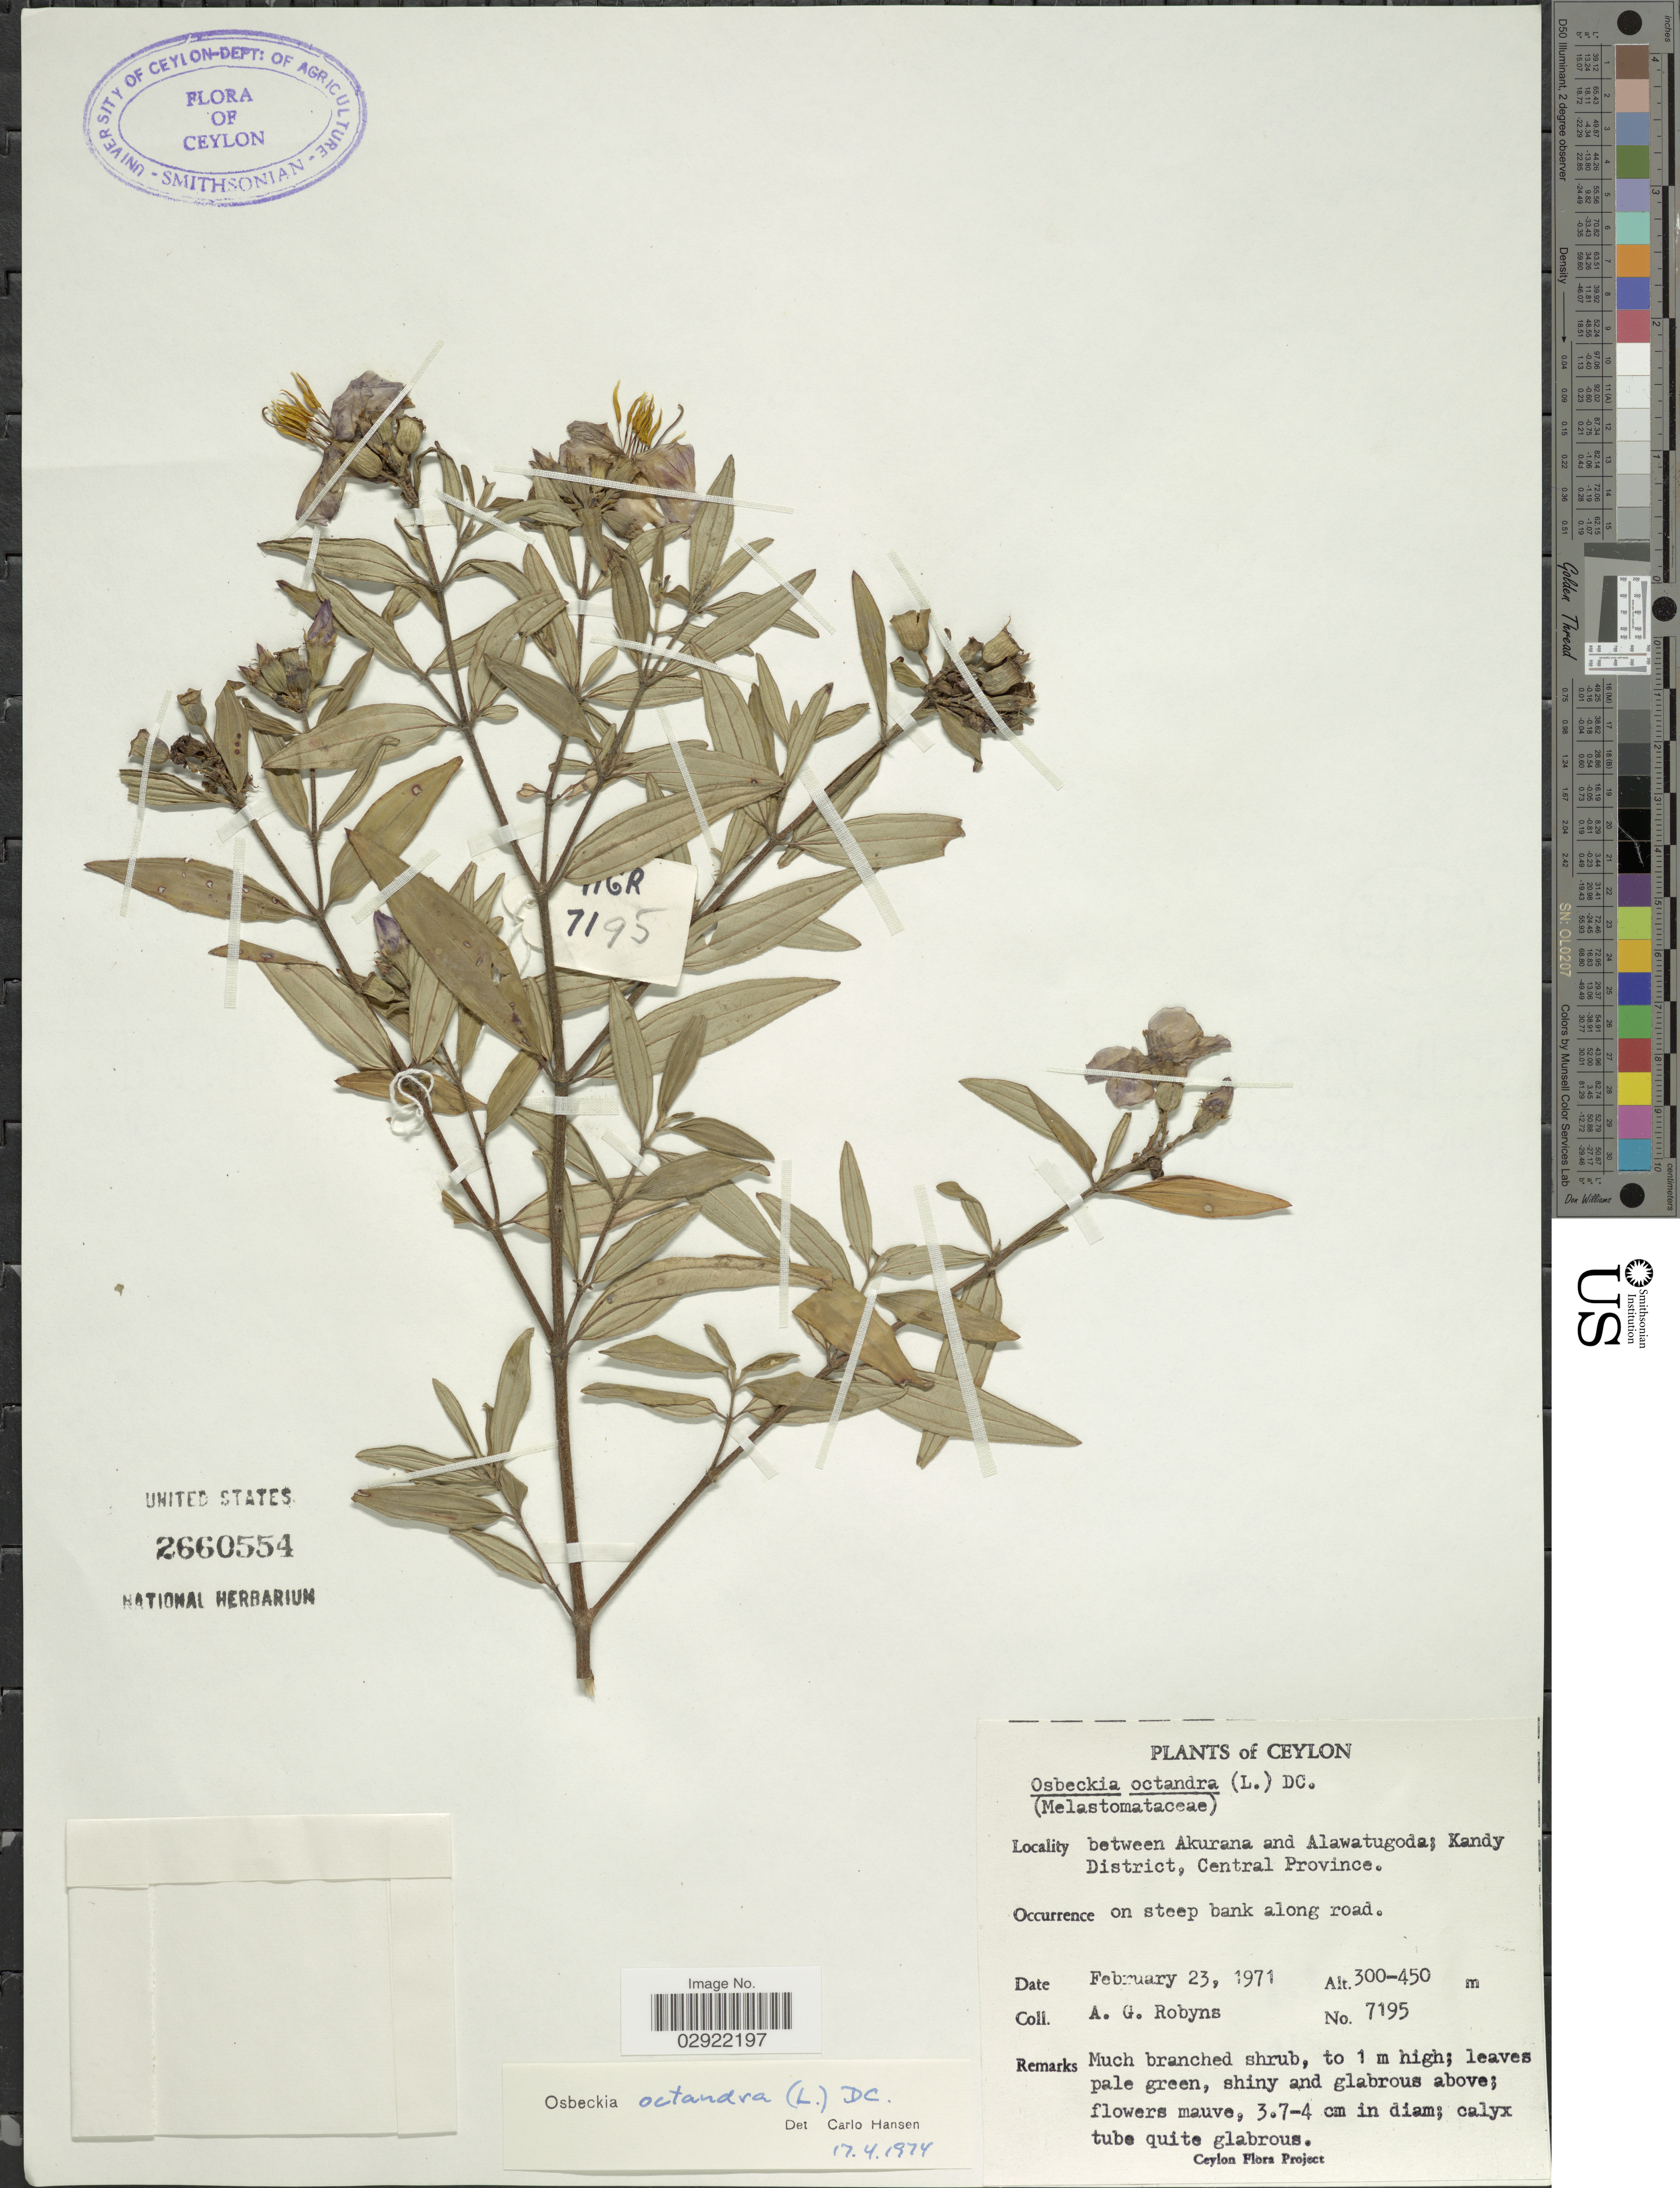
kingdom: Plantae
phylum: Tracheophyta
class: Magnoliopsida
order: Myrtales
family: Melastomataceae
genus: Osbeckia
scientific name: Osbeckia octandra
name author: DC.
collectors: A. Robyns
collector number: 7195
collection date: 1971-02-23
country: Sri Lanka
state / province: Central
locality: Ceylon. Between Akurana and Alawatugoda; Kandy District.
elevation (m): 300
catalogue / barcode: US 2660554